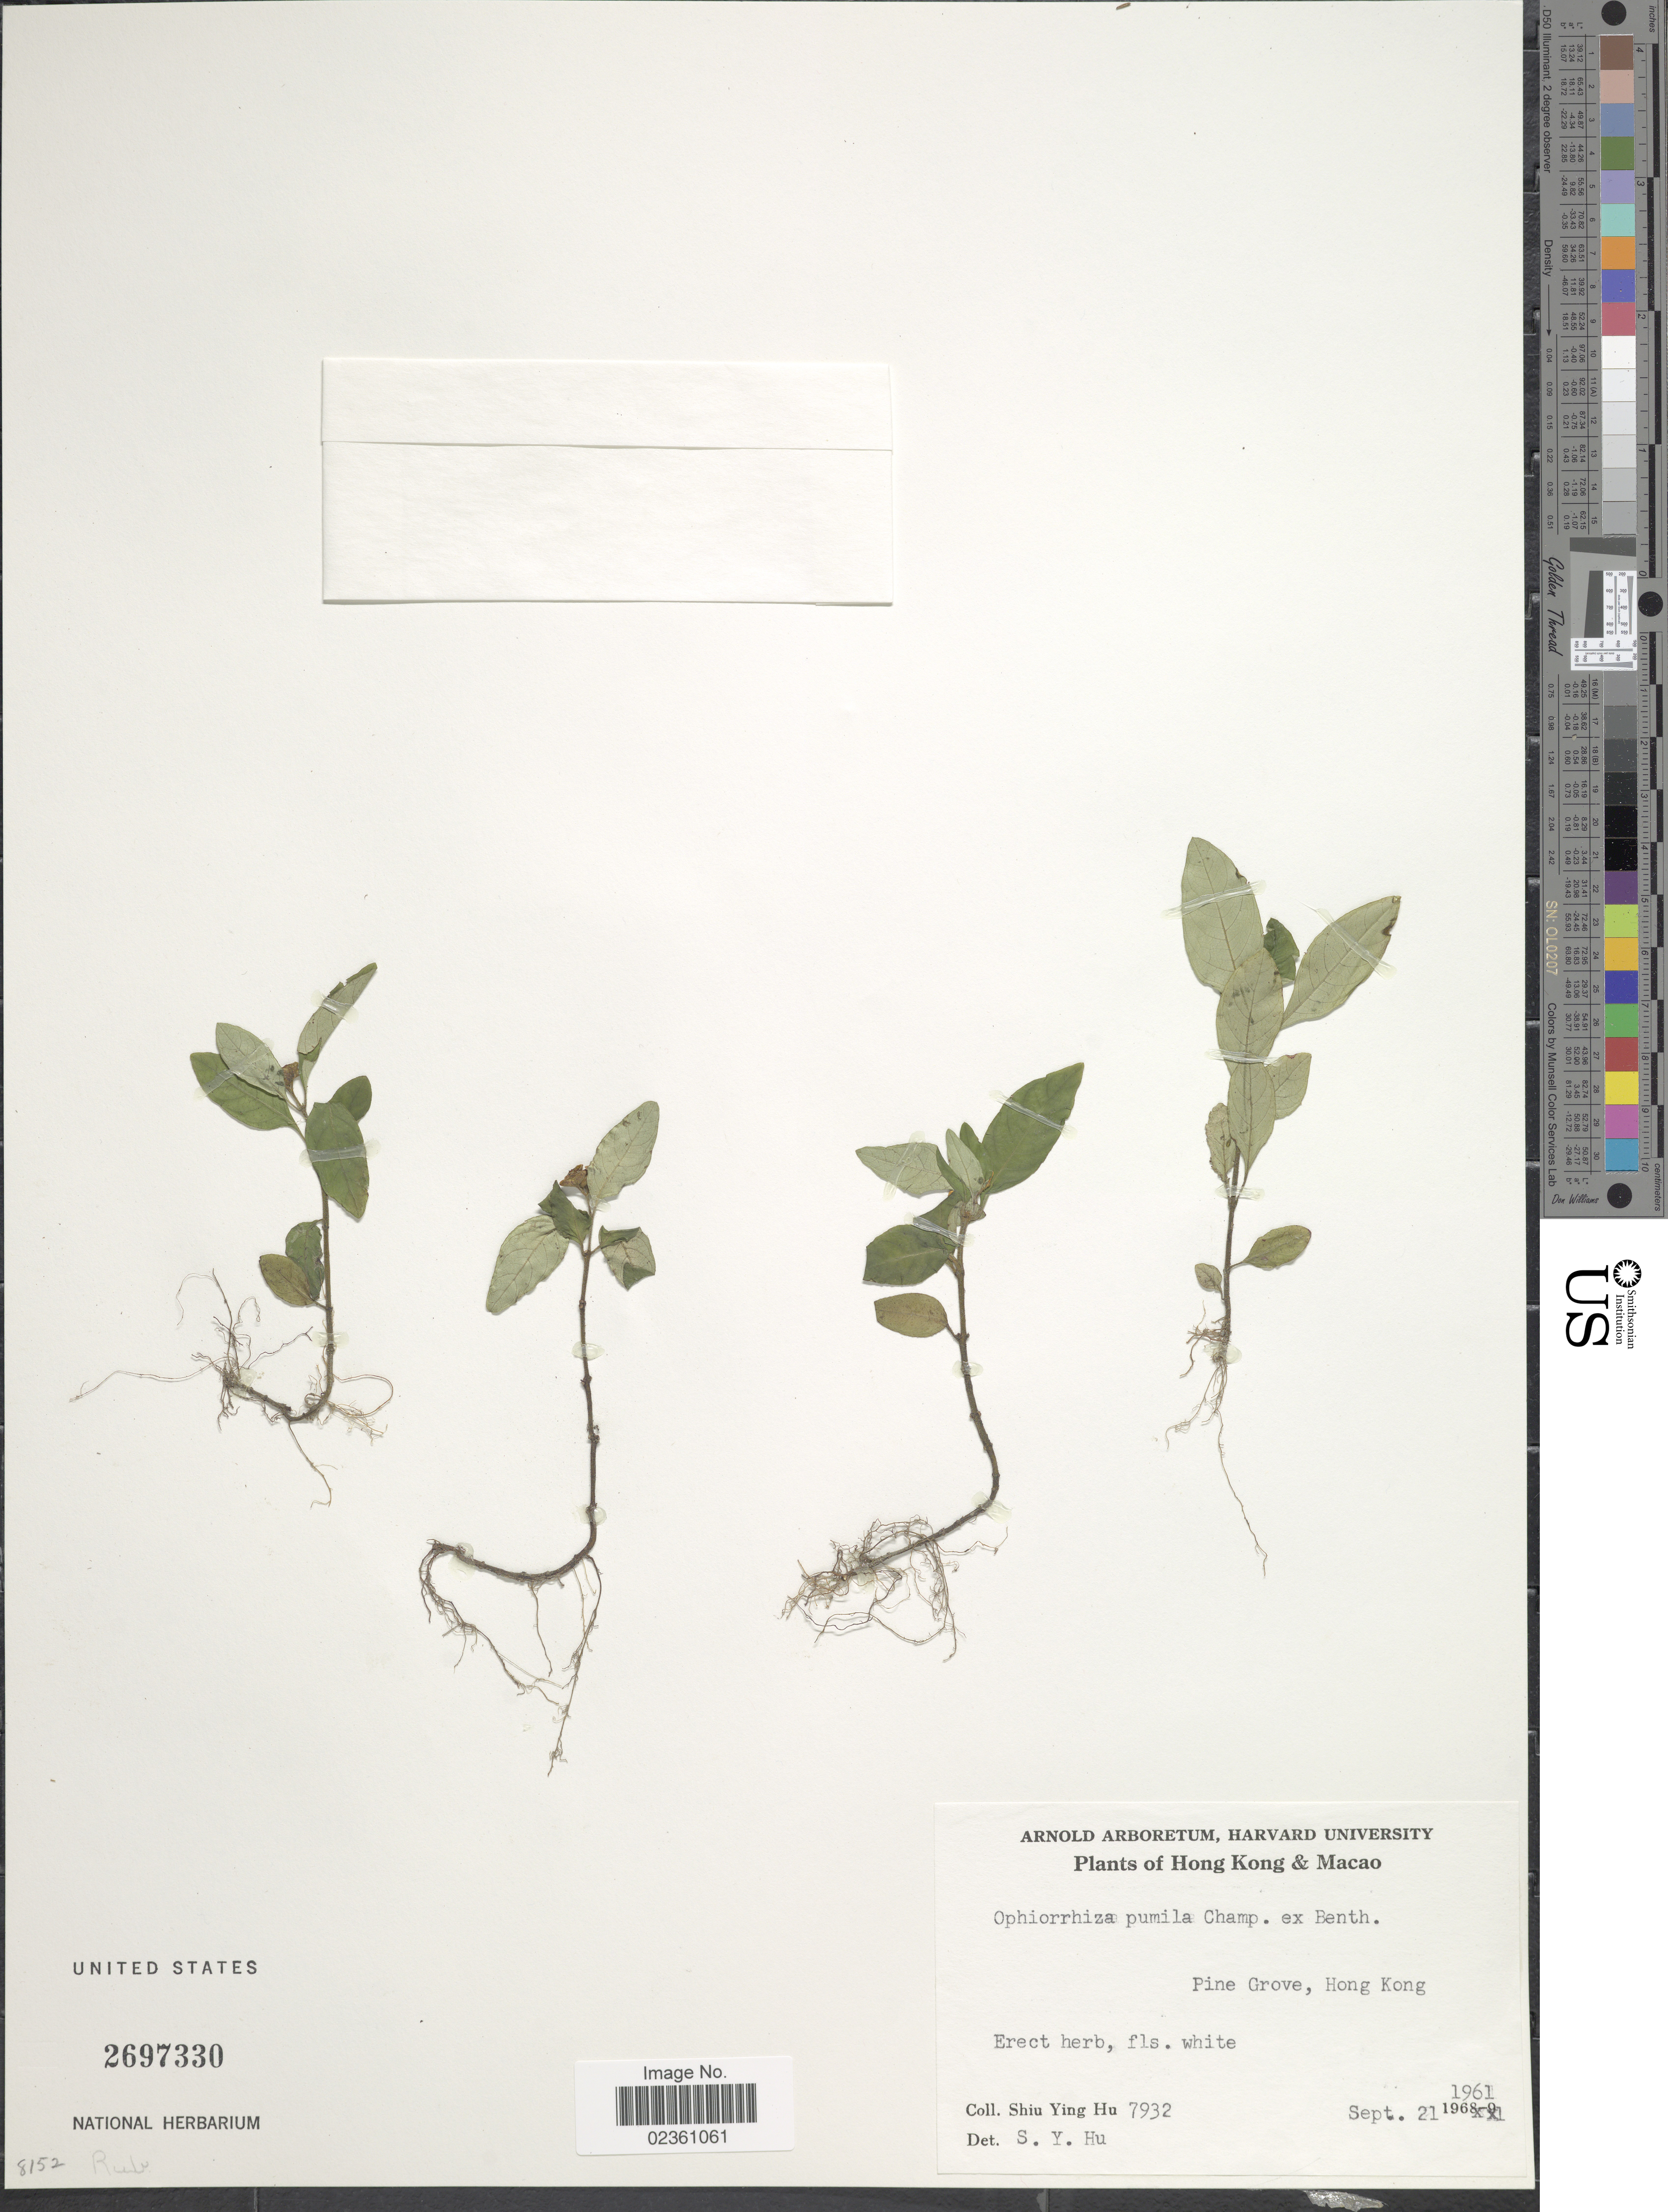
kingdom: Plantae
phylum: Tracheophyta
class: Magnoliopsida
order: Gentianales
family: Rubiaceae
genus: Ophiorrhiza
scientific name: Ophiorrhiza pumila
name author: Champ. ex Benth.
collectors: S. Y. Hu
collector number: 7932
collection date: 1961-09-21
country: China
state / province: Hong Kong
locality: Macao, Pine Grove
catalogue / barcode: US 2697330